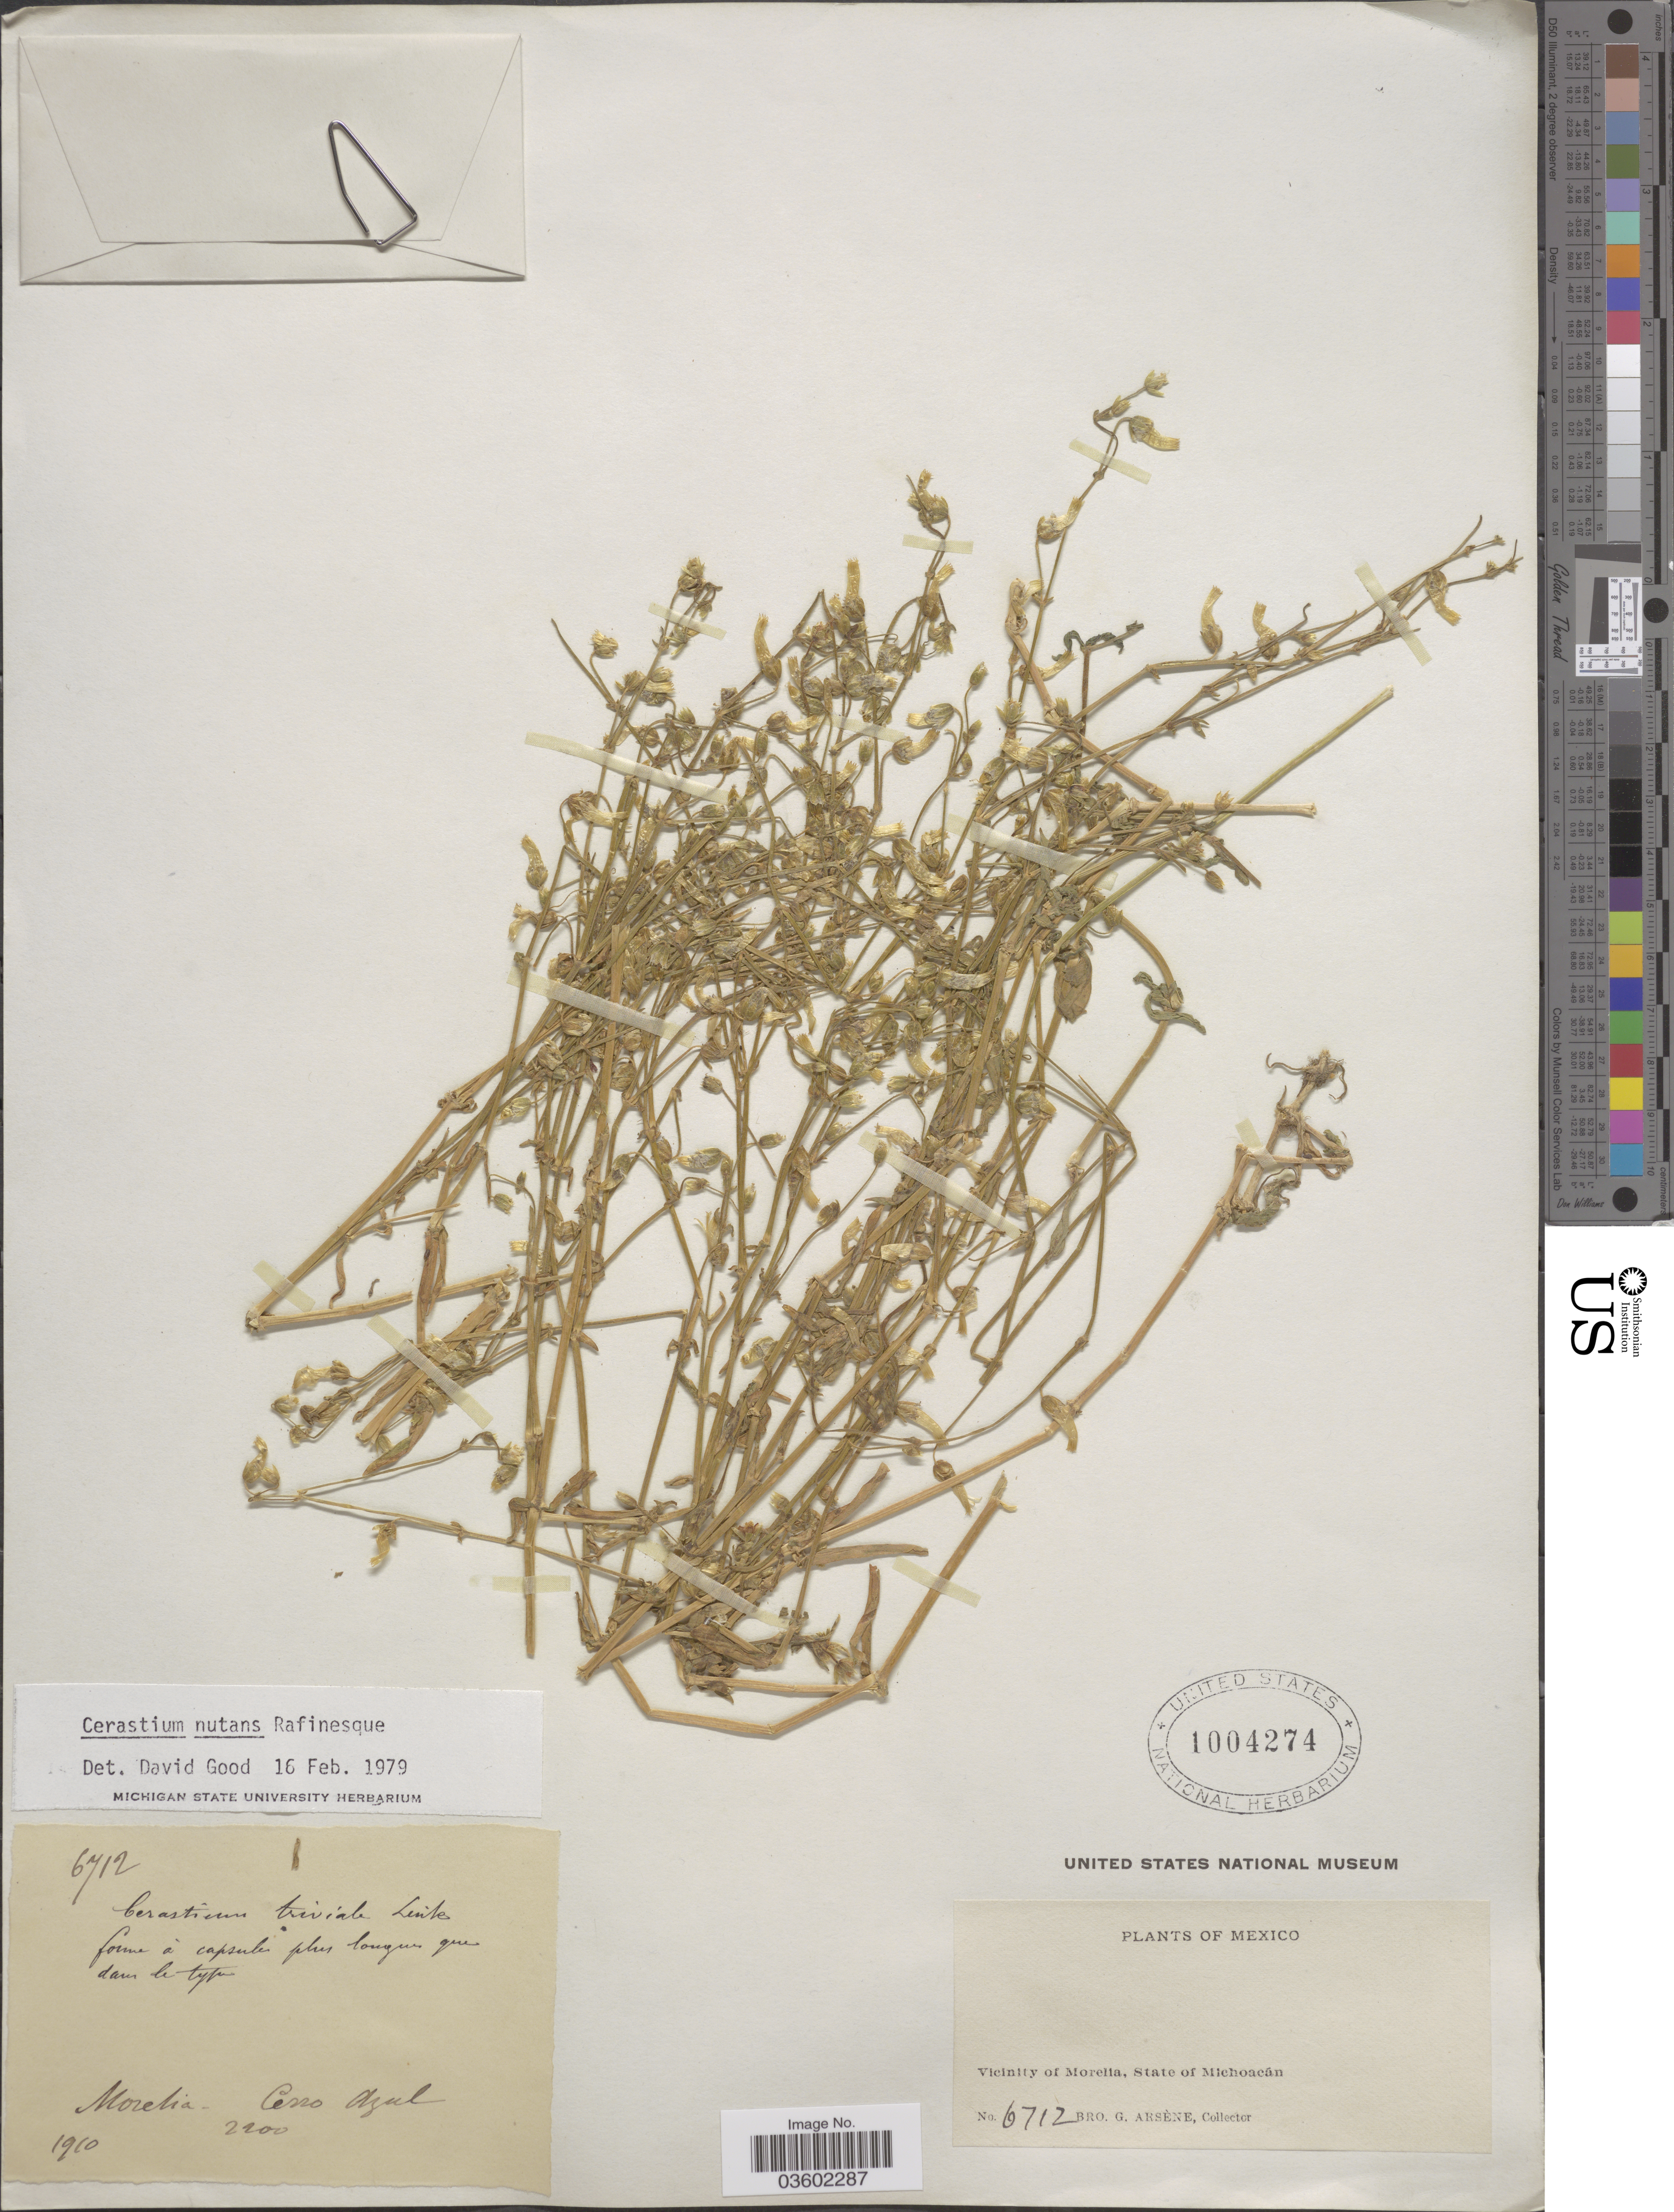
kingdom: Plantae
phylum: Tracheophyta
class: Magnoliopsida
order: Caryophyllales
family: Caryophyllaceae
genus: Cerastium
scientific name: Cerastium nutans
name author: Raf.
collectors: Bro. G. Arsène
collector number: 6712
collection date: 1910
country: Mexico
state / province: Michoacán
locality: Morelia. Cerro Azul. Vicinity of Morelia.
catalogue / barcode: US 1004274